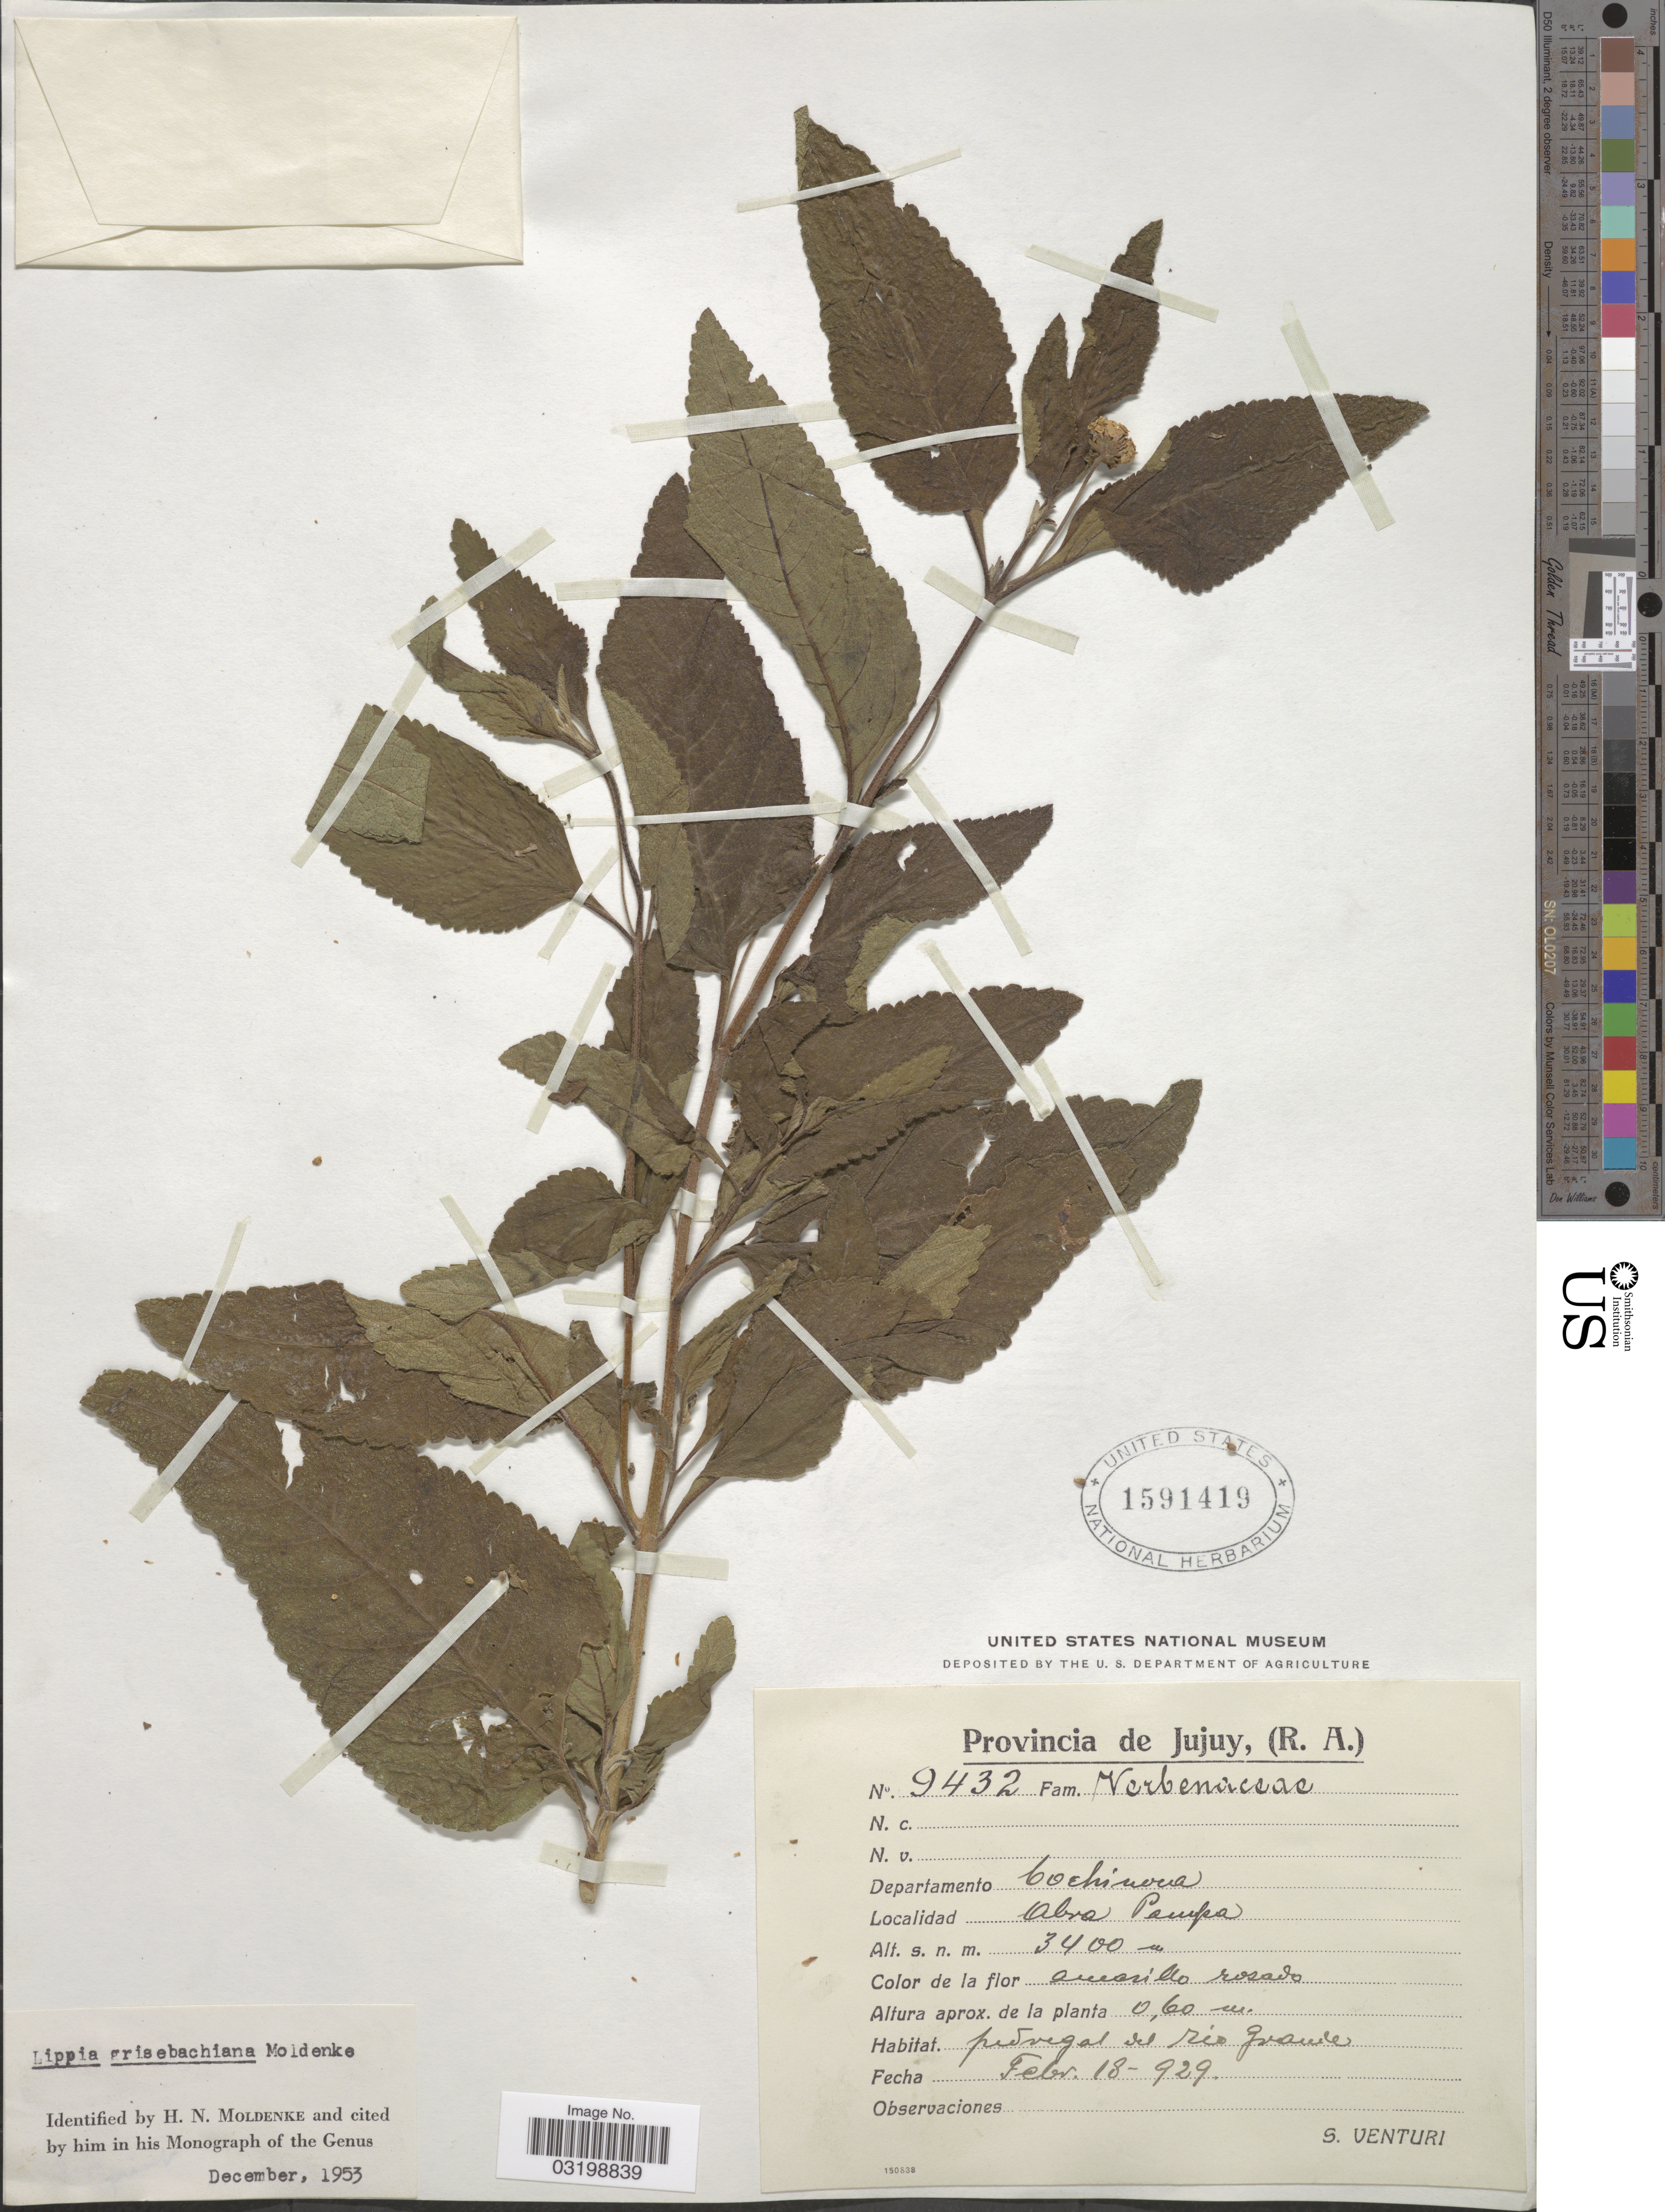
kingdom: Plantae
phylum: Tracheophyta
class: Magnoliopsida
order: Lamiales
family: Verbenaceae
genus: Lippia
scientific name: Lippia grisebachiana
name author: Moldenke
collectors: S. Venturi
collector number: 9432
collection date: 1929-02-18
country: Argentina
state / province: Jujuy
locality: Departamento Cochinona. Abra Pampa.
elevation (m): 3400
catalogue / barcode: US 1591419